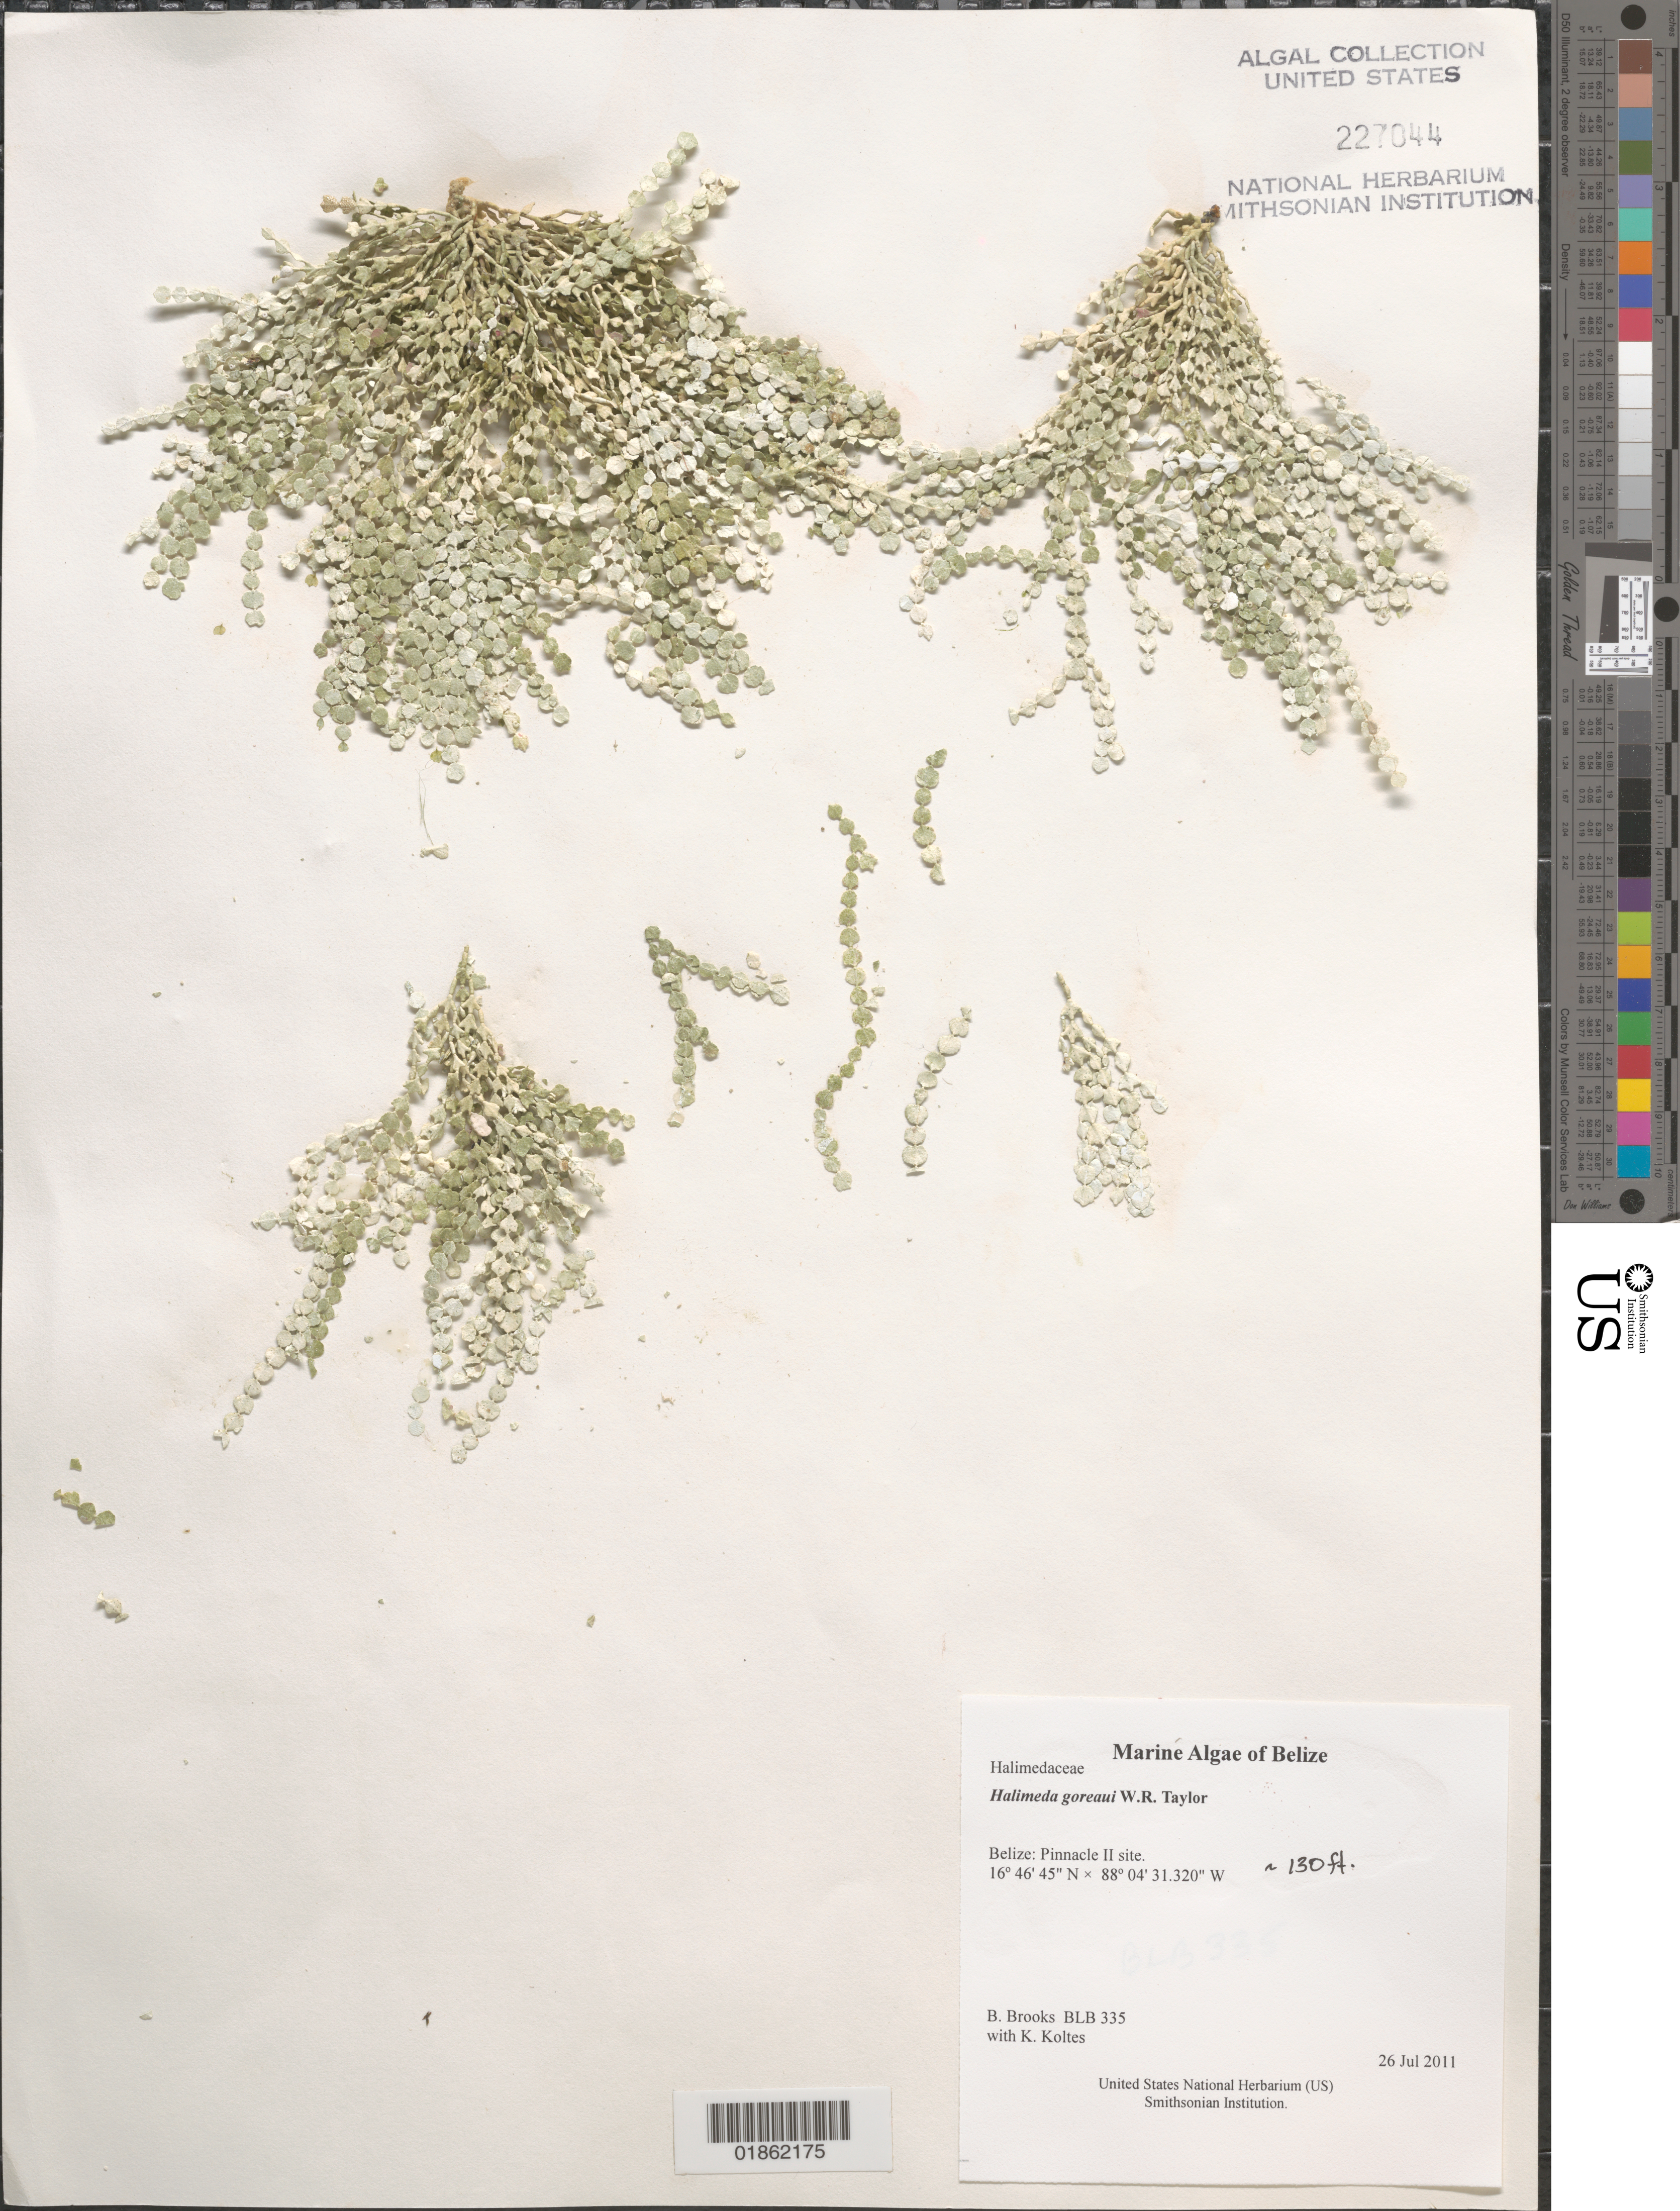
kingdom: Plantae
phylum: Chlorophyta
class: Ulvophyceae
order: Bryopsidales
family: Halimedaceae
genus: Halimeda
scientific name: Halimeda goreaui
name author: W.R. Taylor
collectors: B. Brooks & K. Koltes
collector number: BLB 335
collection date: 2011-07-26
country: Belize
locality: Pinnacle II site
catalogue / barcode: US 227044